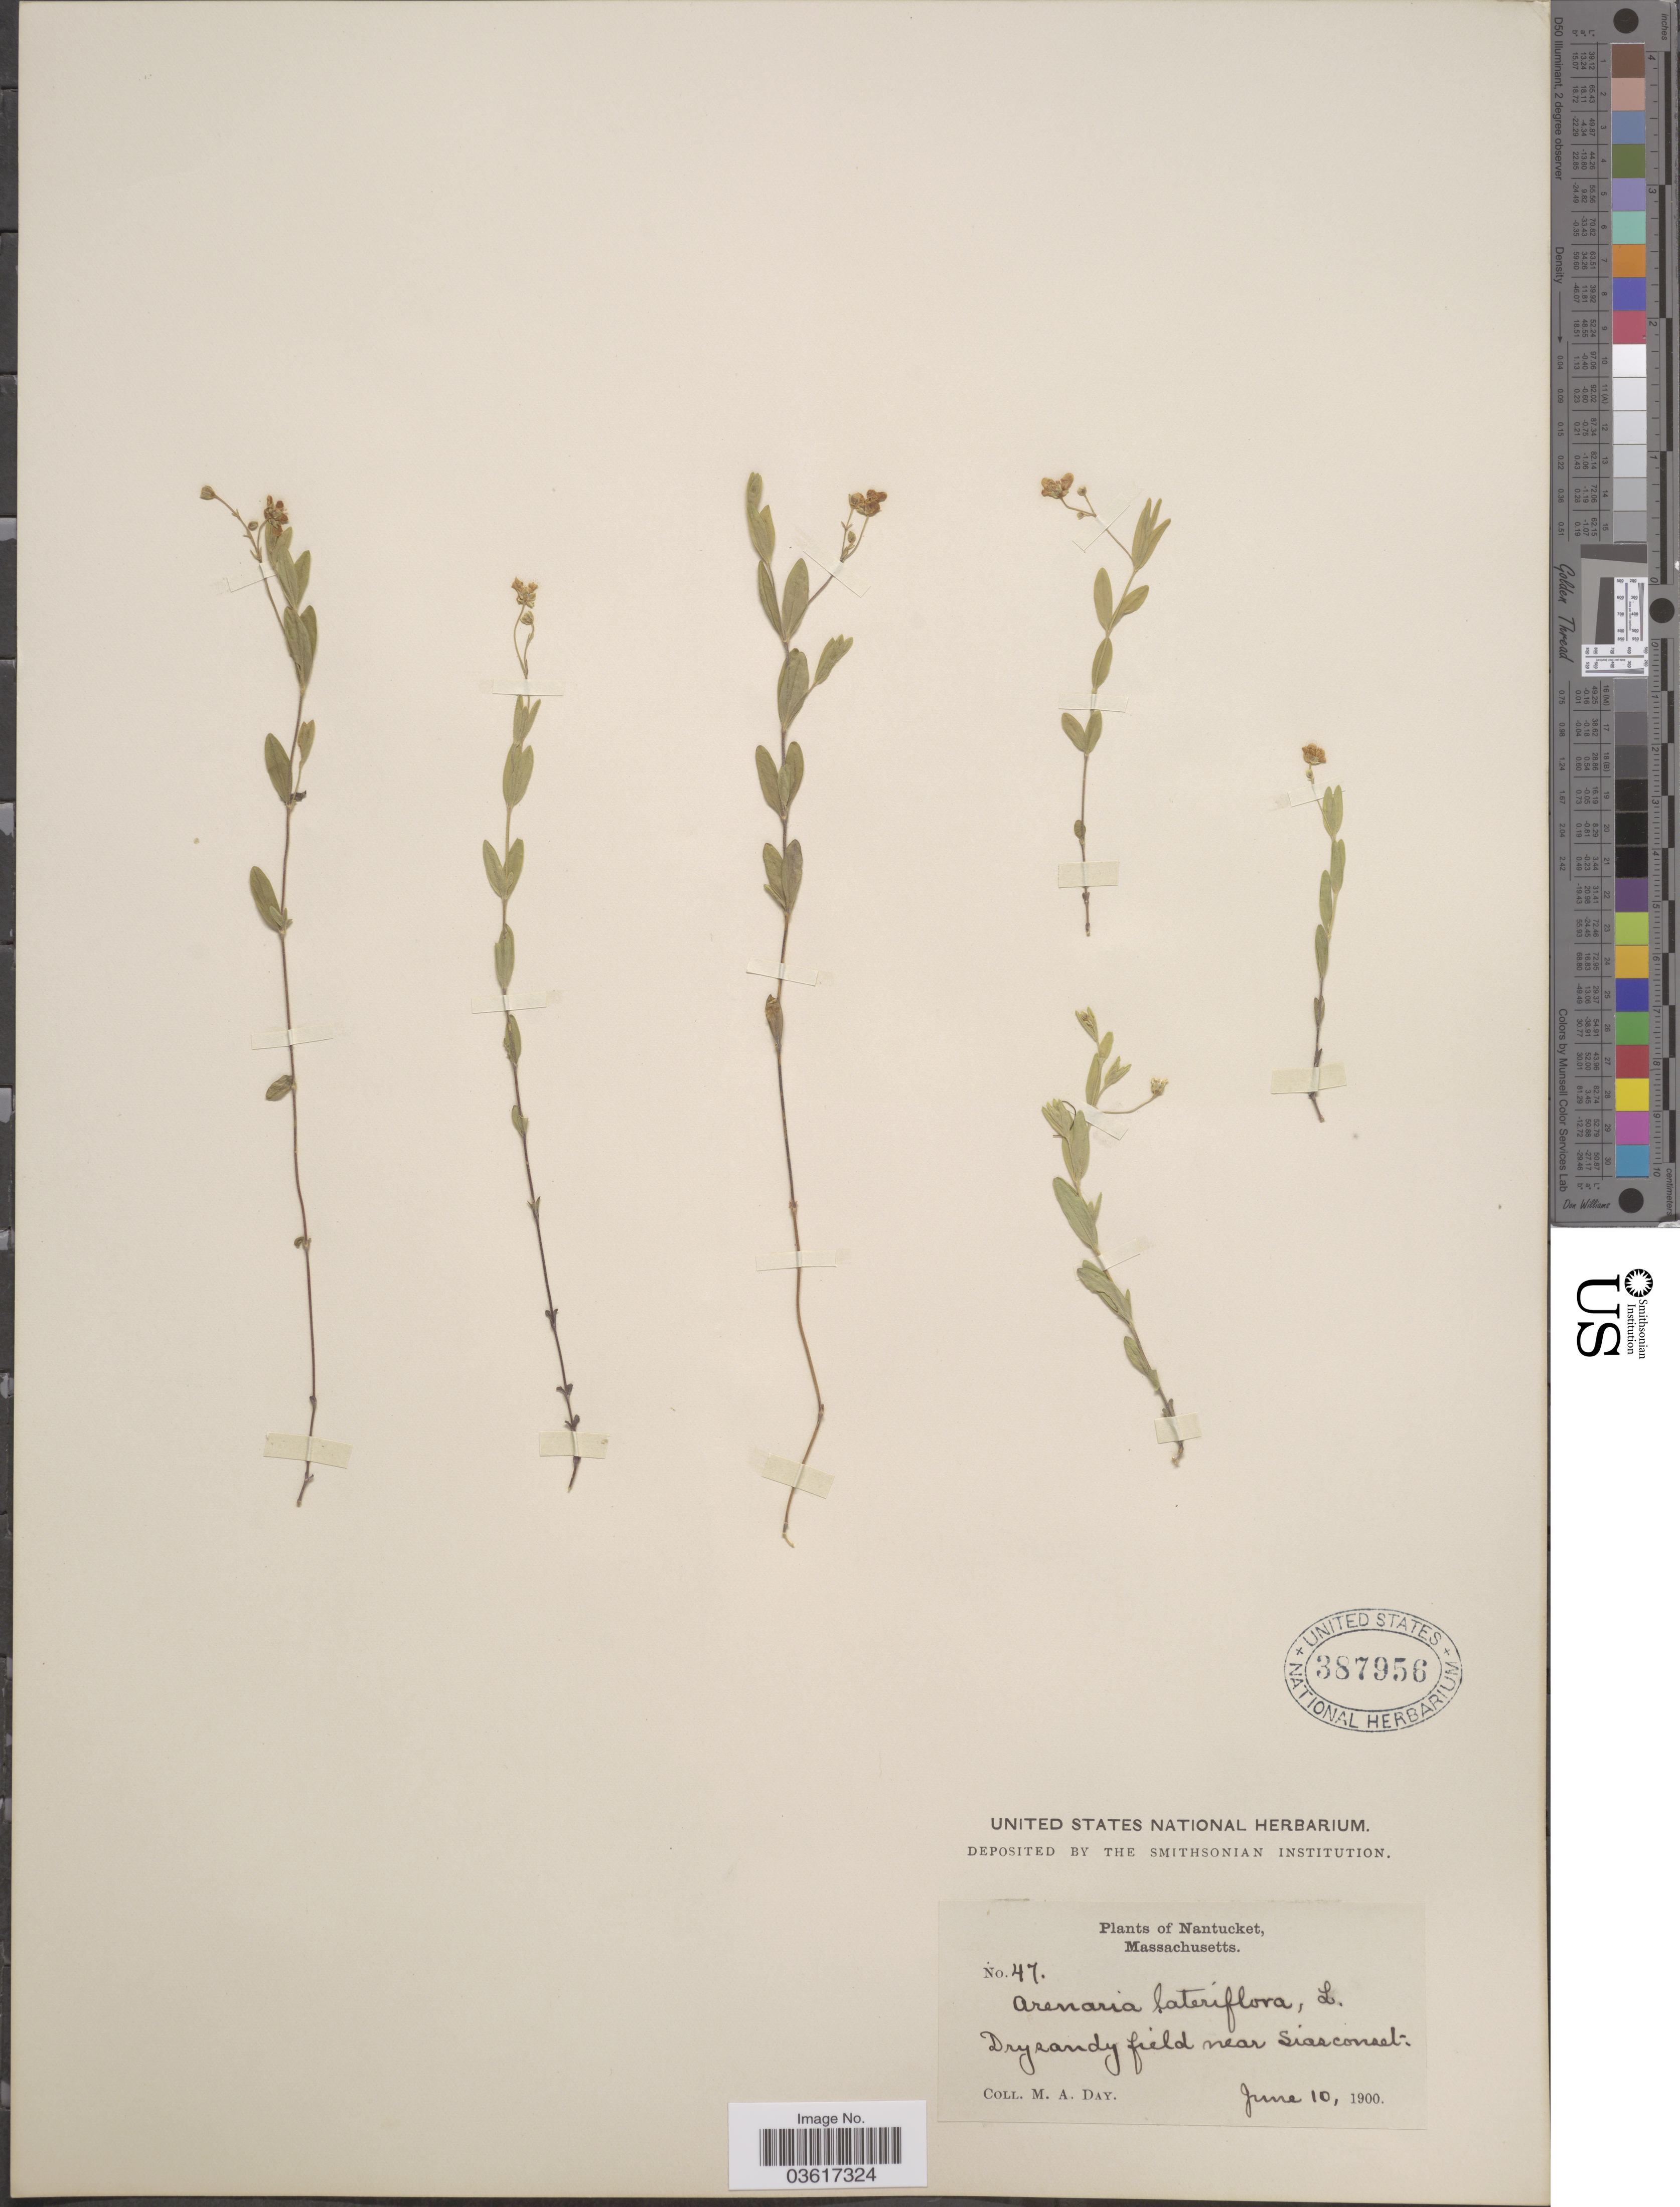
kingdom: Plantae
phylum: Tracheophyta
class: Magnoliopsida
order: Caryophyllales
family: Caryophyllaceae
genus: Moehringia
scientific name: Moehringia lateriflora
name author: (L.) Fenzl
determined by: Strong, Mark T., (BOT), Smithsonian Institution - National Museum of Natural History (UNITED STATES)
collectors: M. Day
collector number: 47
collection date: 1900-06-10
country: United States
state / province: Massachusetts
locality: Nantucket. Field near Siasconset.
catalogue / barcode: US 387956